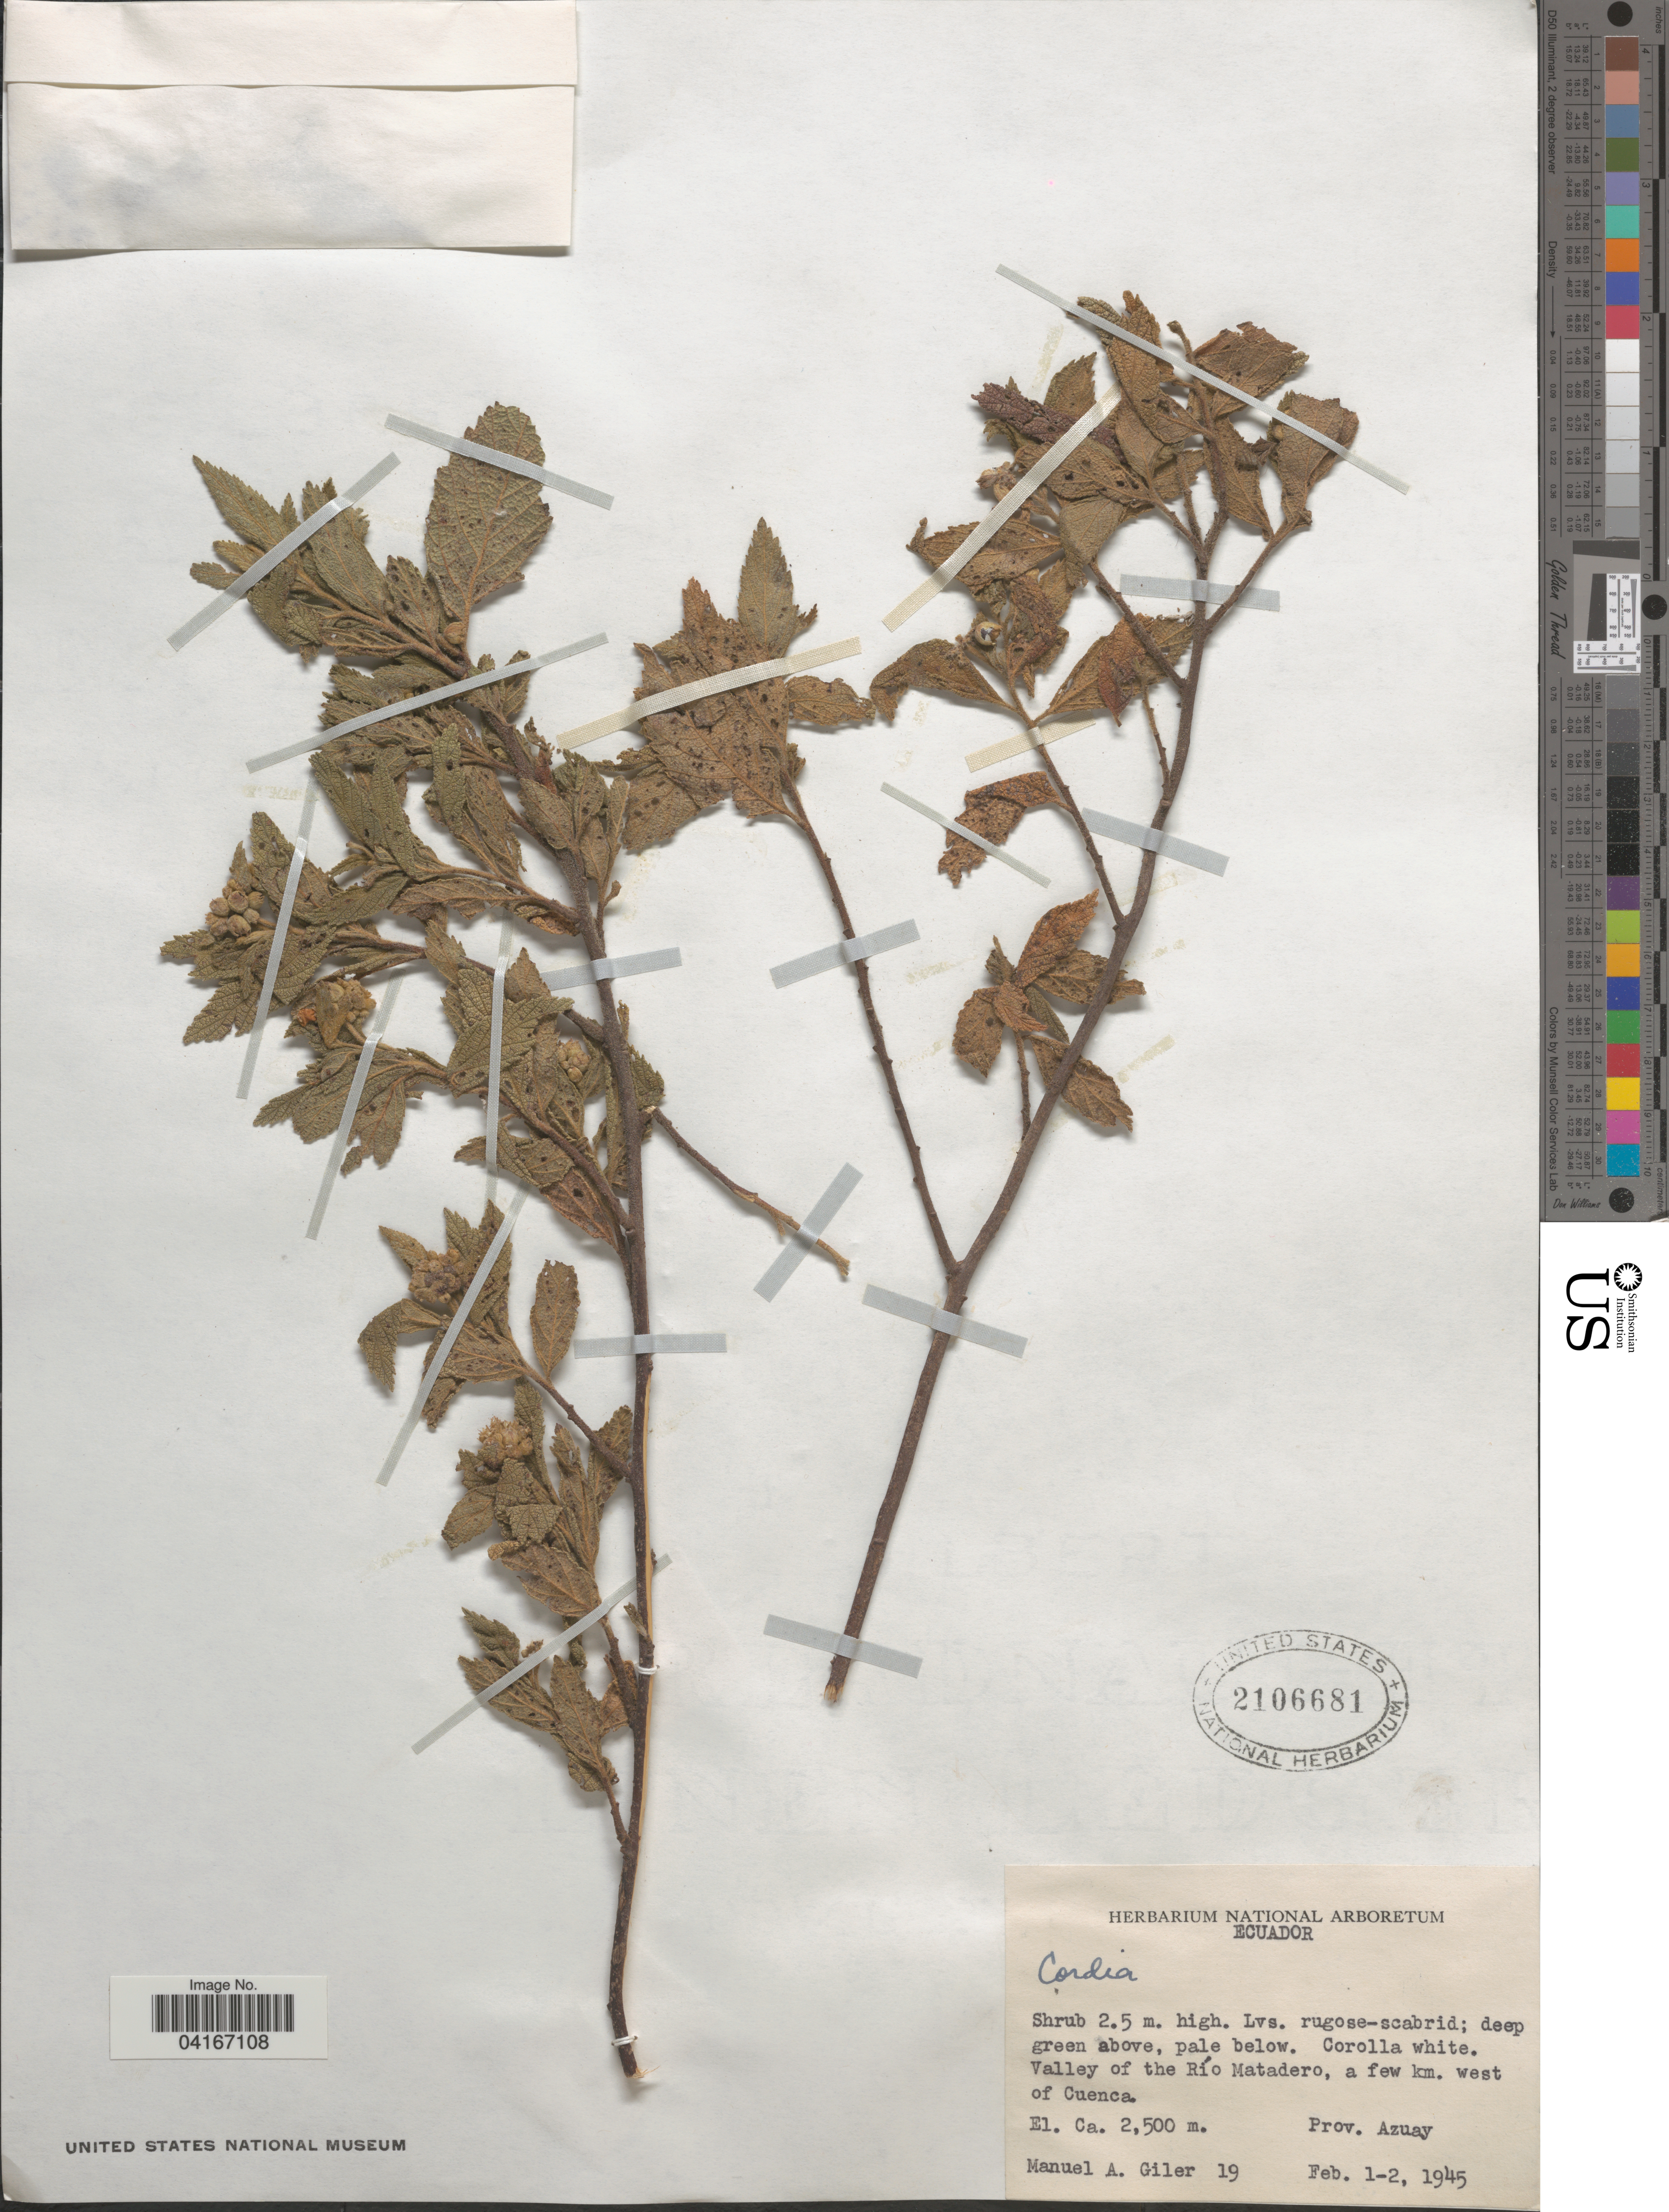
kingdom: Plantae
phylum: Tracheophyta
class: Magnoliopsida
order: Boraginales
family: Cordiaceae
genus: Cordia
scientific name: Cordia sp.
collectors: M. Gíler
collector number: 19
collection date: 1945-02-01/1945-02-02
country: Ecuador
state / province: Azuay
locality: Valley of the Río Matadero, a few km. west of Cuenca.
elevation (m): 2500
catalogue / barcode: US 2106681